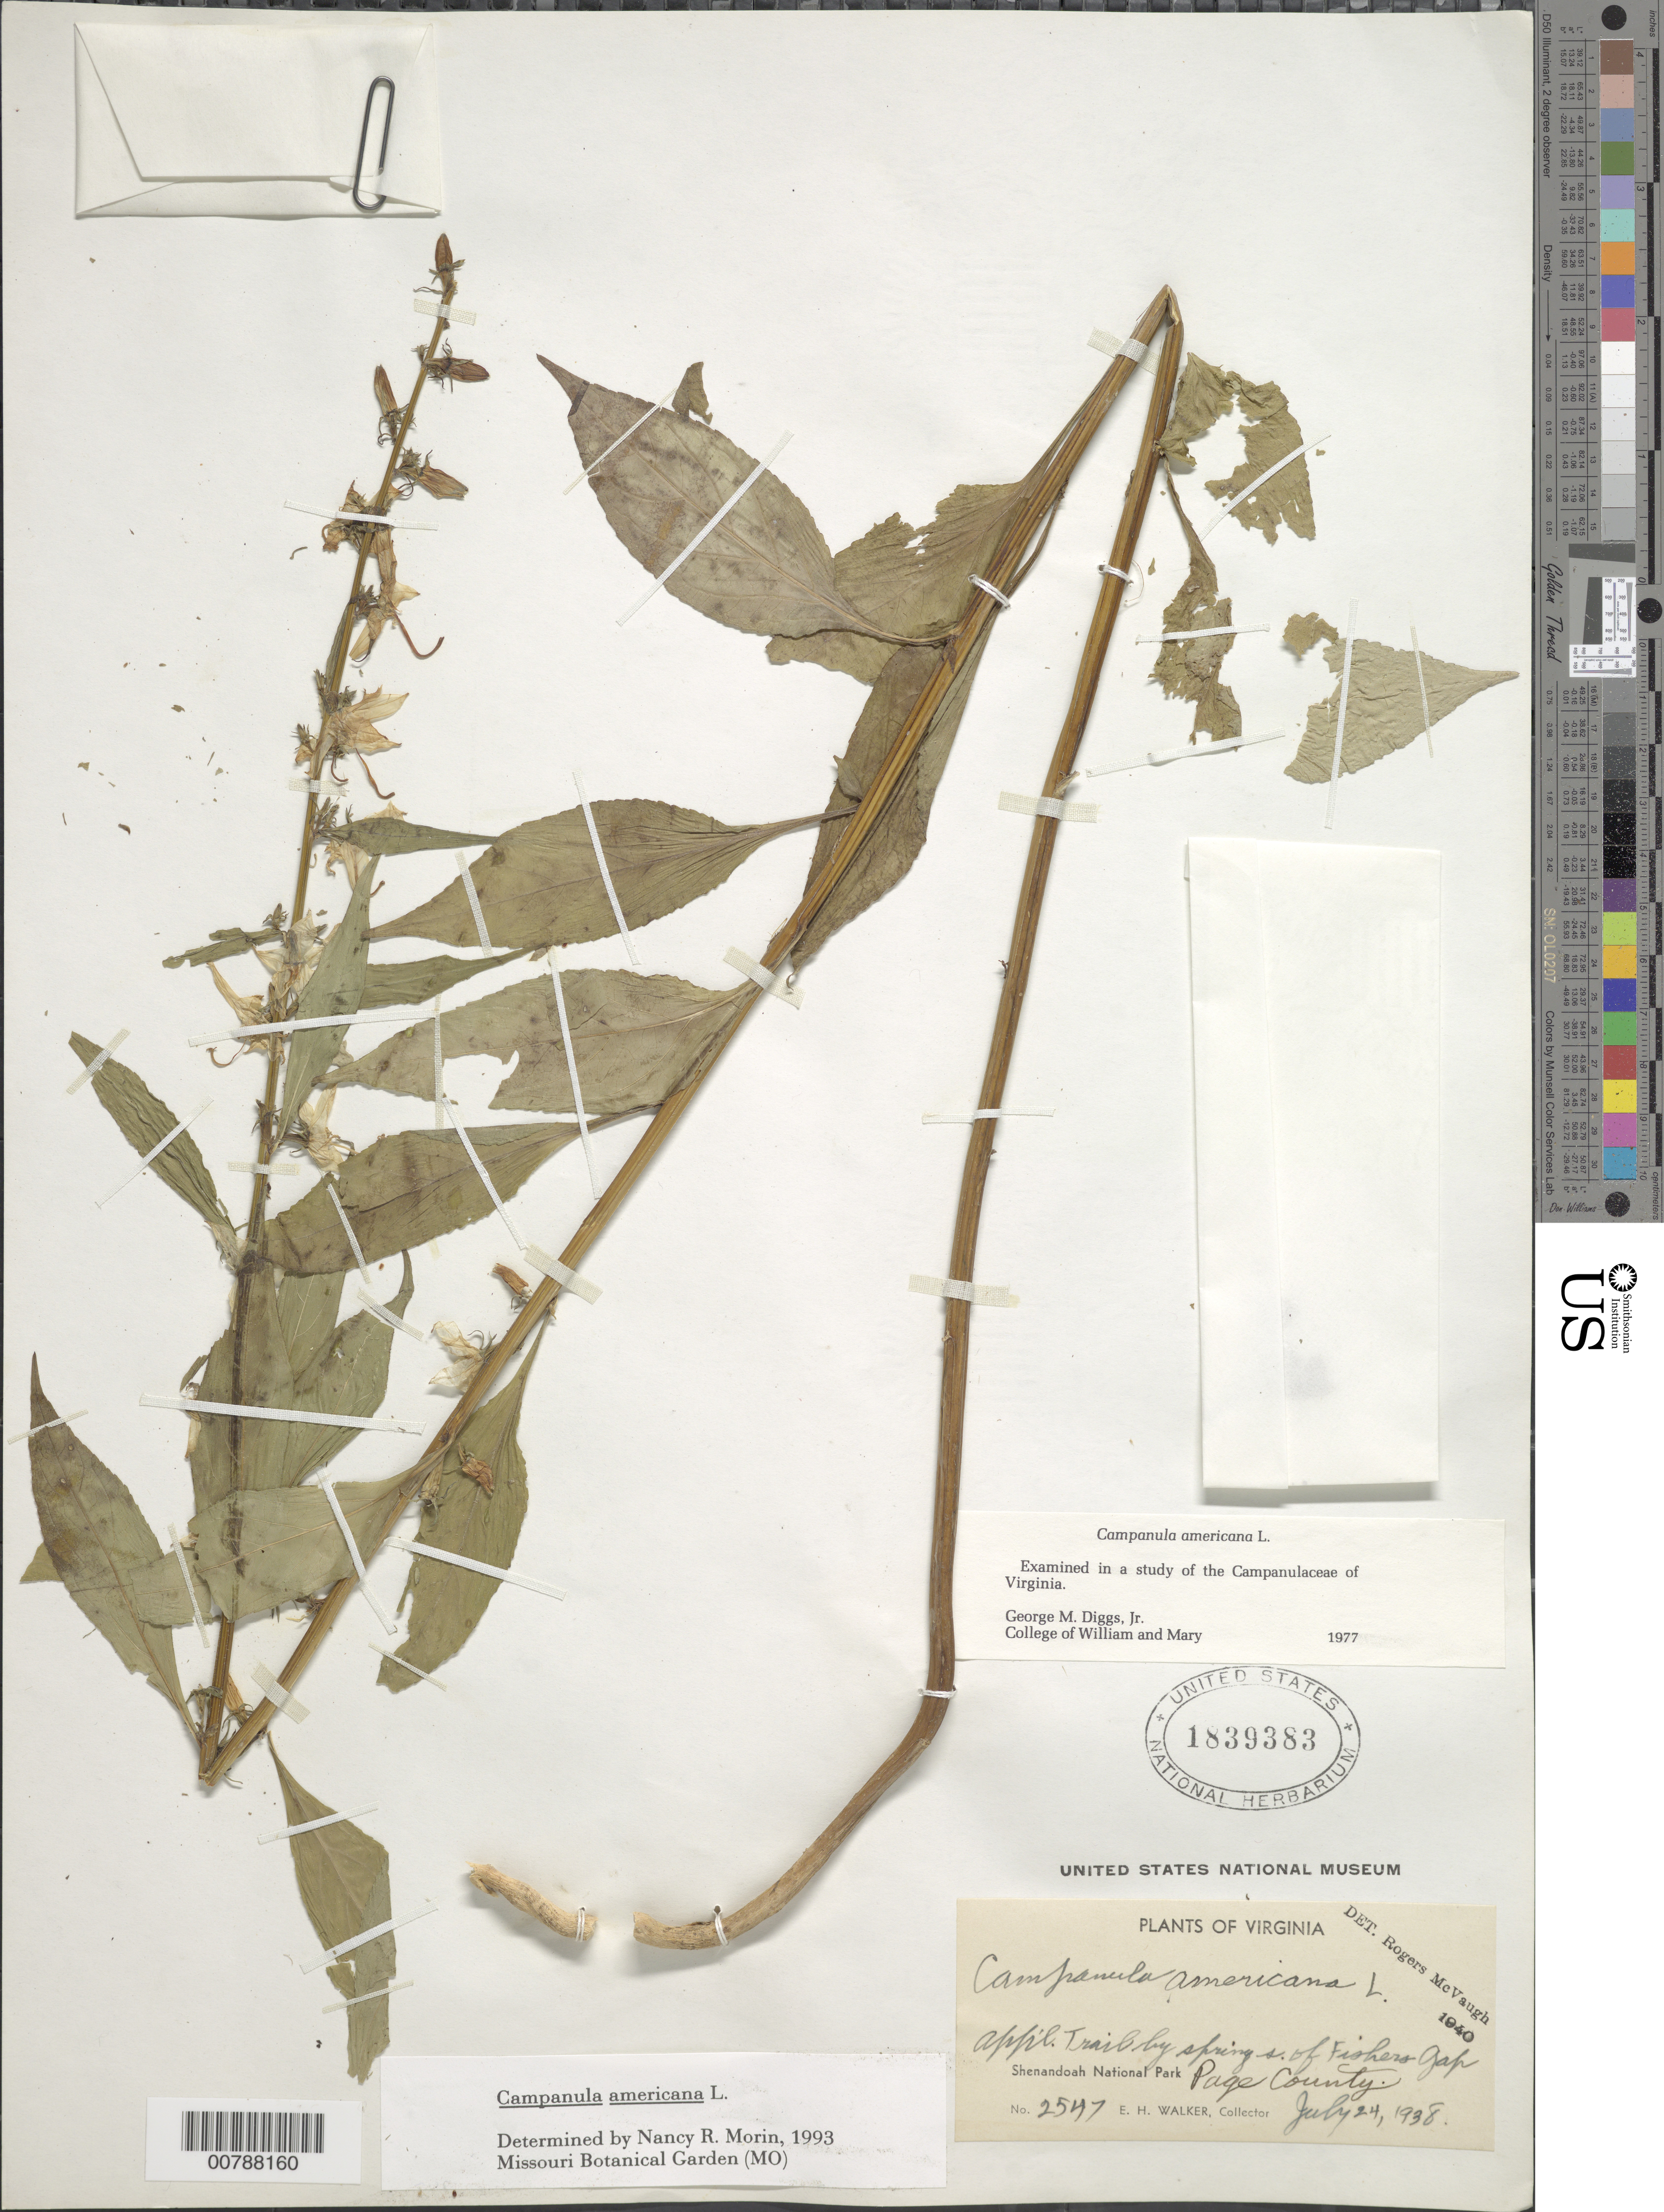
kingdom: Plantae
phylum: Tracheophyta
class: Magnoliopsida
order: Asterales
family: Campanulaceae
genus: Campanula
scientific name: Campanula americana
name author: L.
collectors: E. H. Walker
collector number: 2547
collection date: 1938-07-24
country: United States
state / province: Virginia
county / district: Page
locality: Appalachian Trail south of Fishers Gap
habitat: By spring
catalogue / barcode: US 1839383